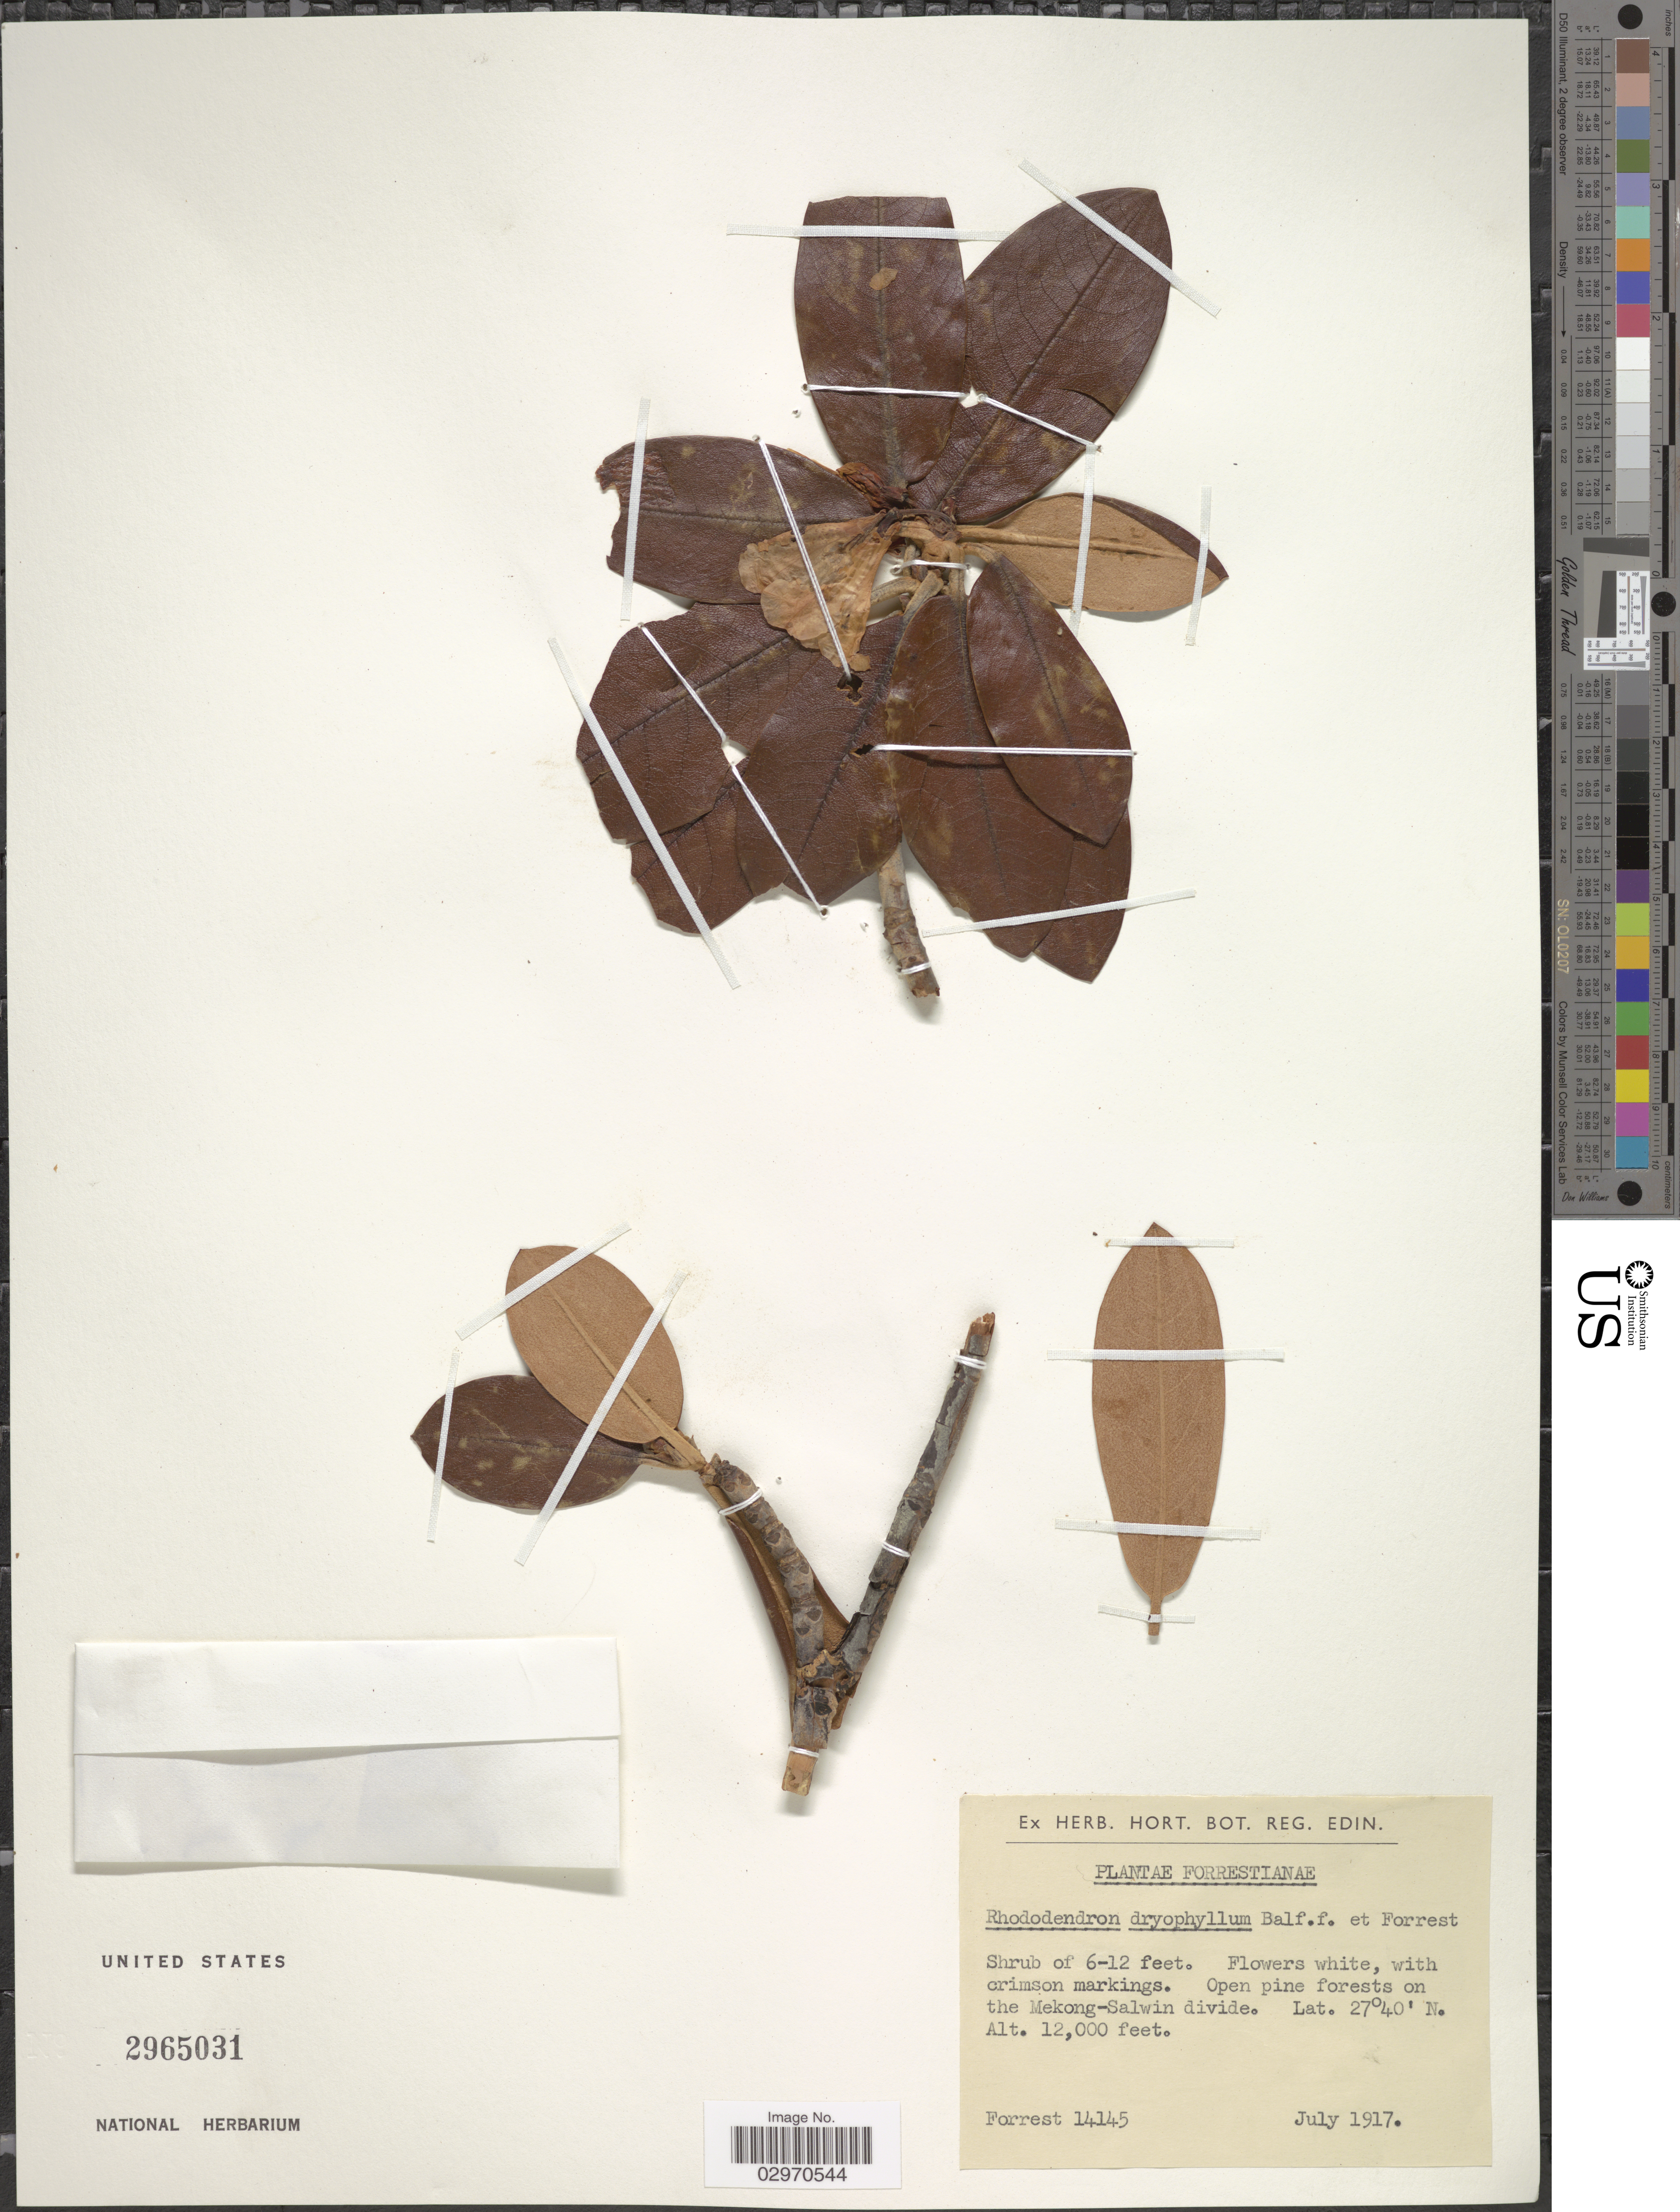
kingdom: Plantae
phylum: Tracheophyta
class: Magnoliopsida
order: Ericales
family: Ericaceae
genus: Rhododendron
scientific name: Rhododendron dryophyllum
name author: Balf. f. & Forrest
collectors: -. Forrest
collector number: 14145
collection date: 1917-07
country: China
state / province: Yunnan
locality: On the Mekong-Salwin divide.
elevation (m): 3658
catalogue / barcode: US 2965031